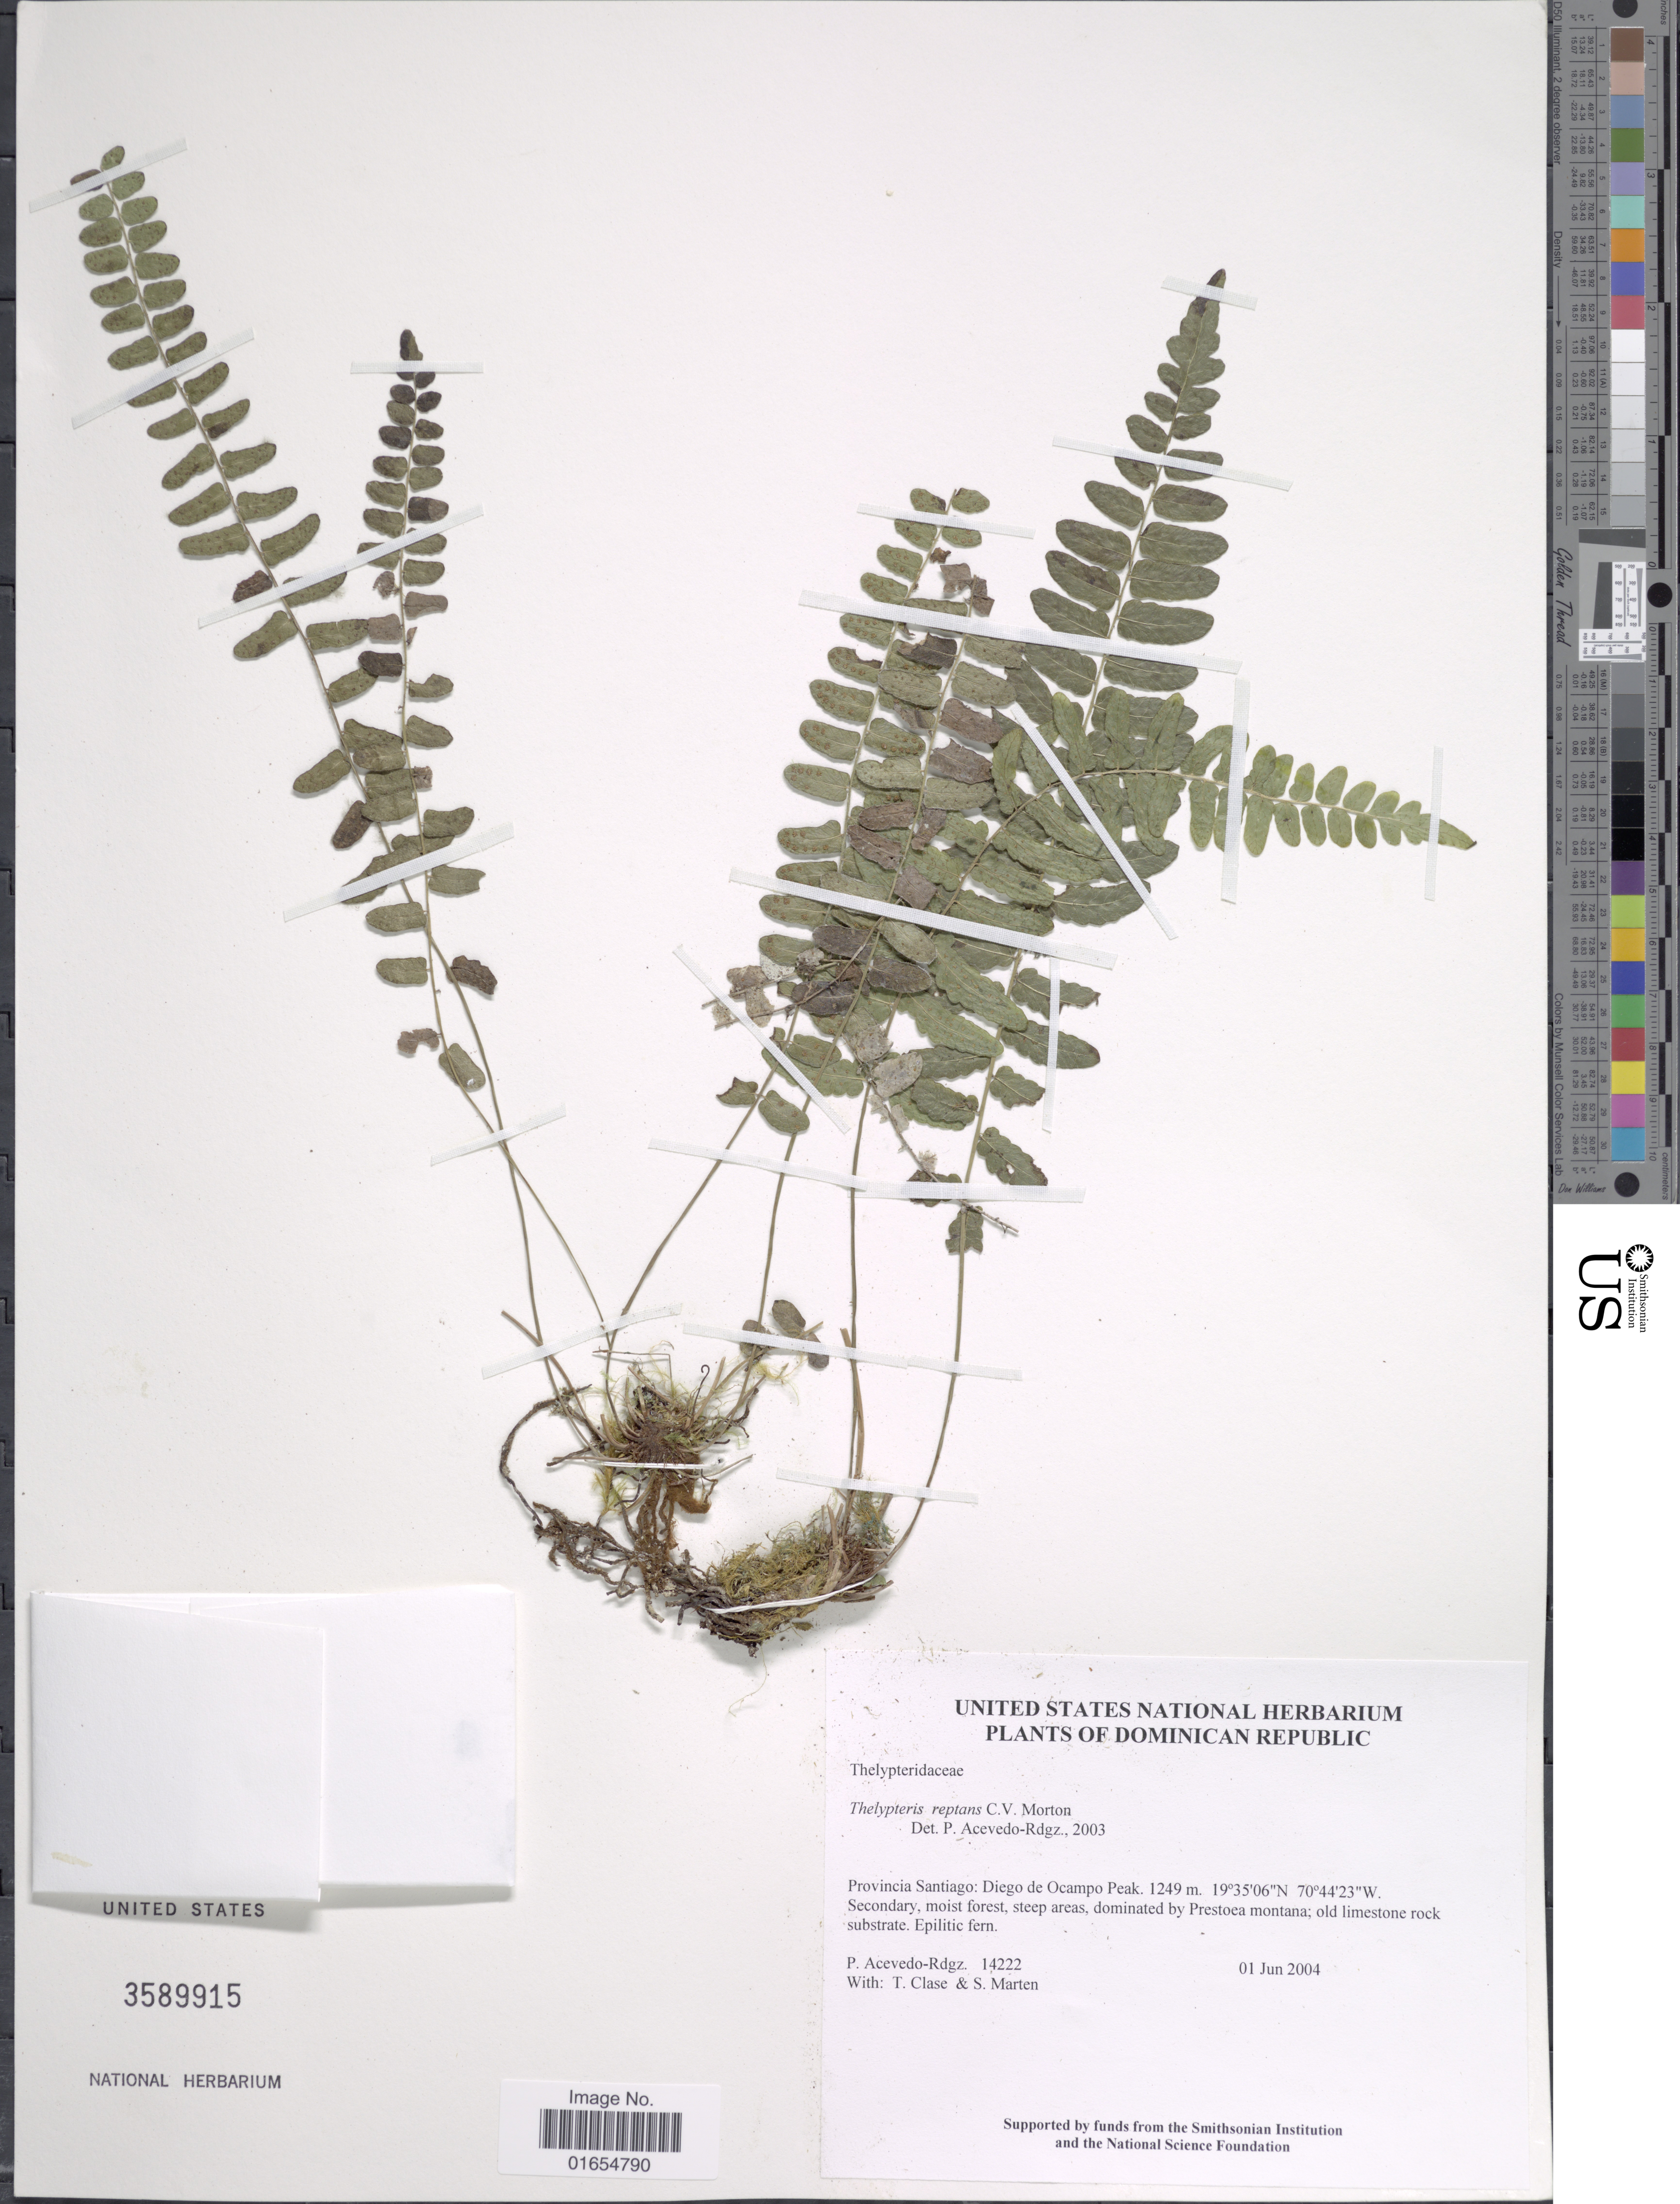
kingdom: Plantae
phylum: Tracheophyta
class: Polypodiopsida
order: Polypodiales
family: Thelypteridaceae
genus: Goniopteris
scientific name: Goniopteris reptans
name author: (J.F. Gmel.) C. Presl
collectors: P. Acevedo-Rodr., T. Clase & S. Marten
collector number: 14222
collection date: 2004-06-01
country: Dominican Republic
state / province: Santiago Rodríguez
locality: Diego de Ocampo Peak.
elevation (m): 1249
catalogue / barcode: US 3589915